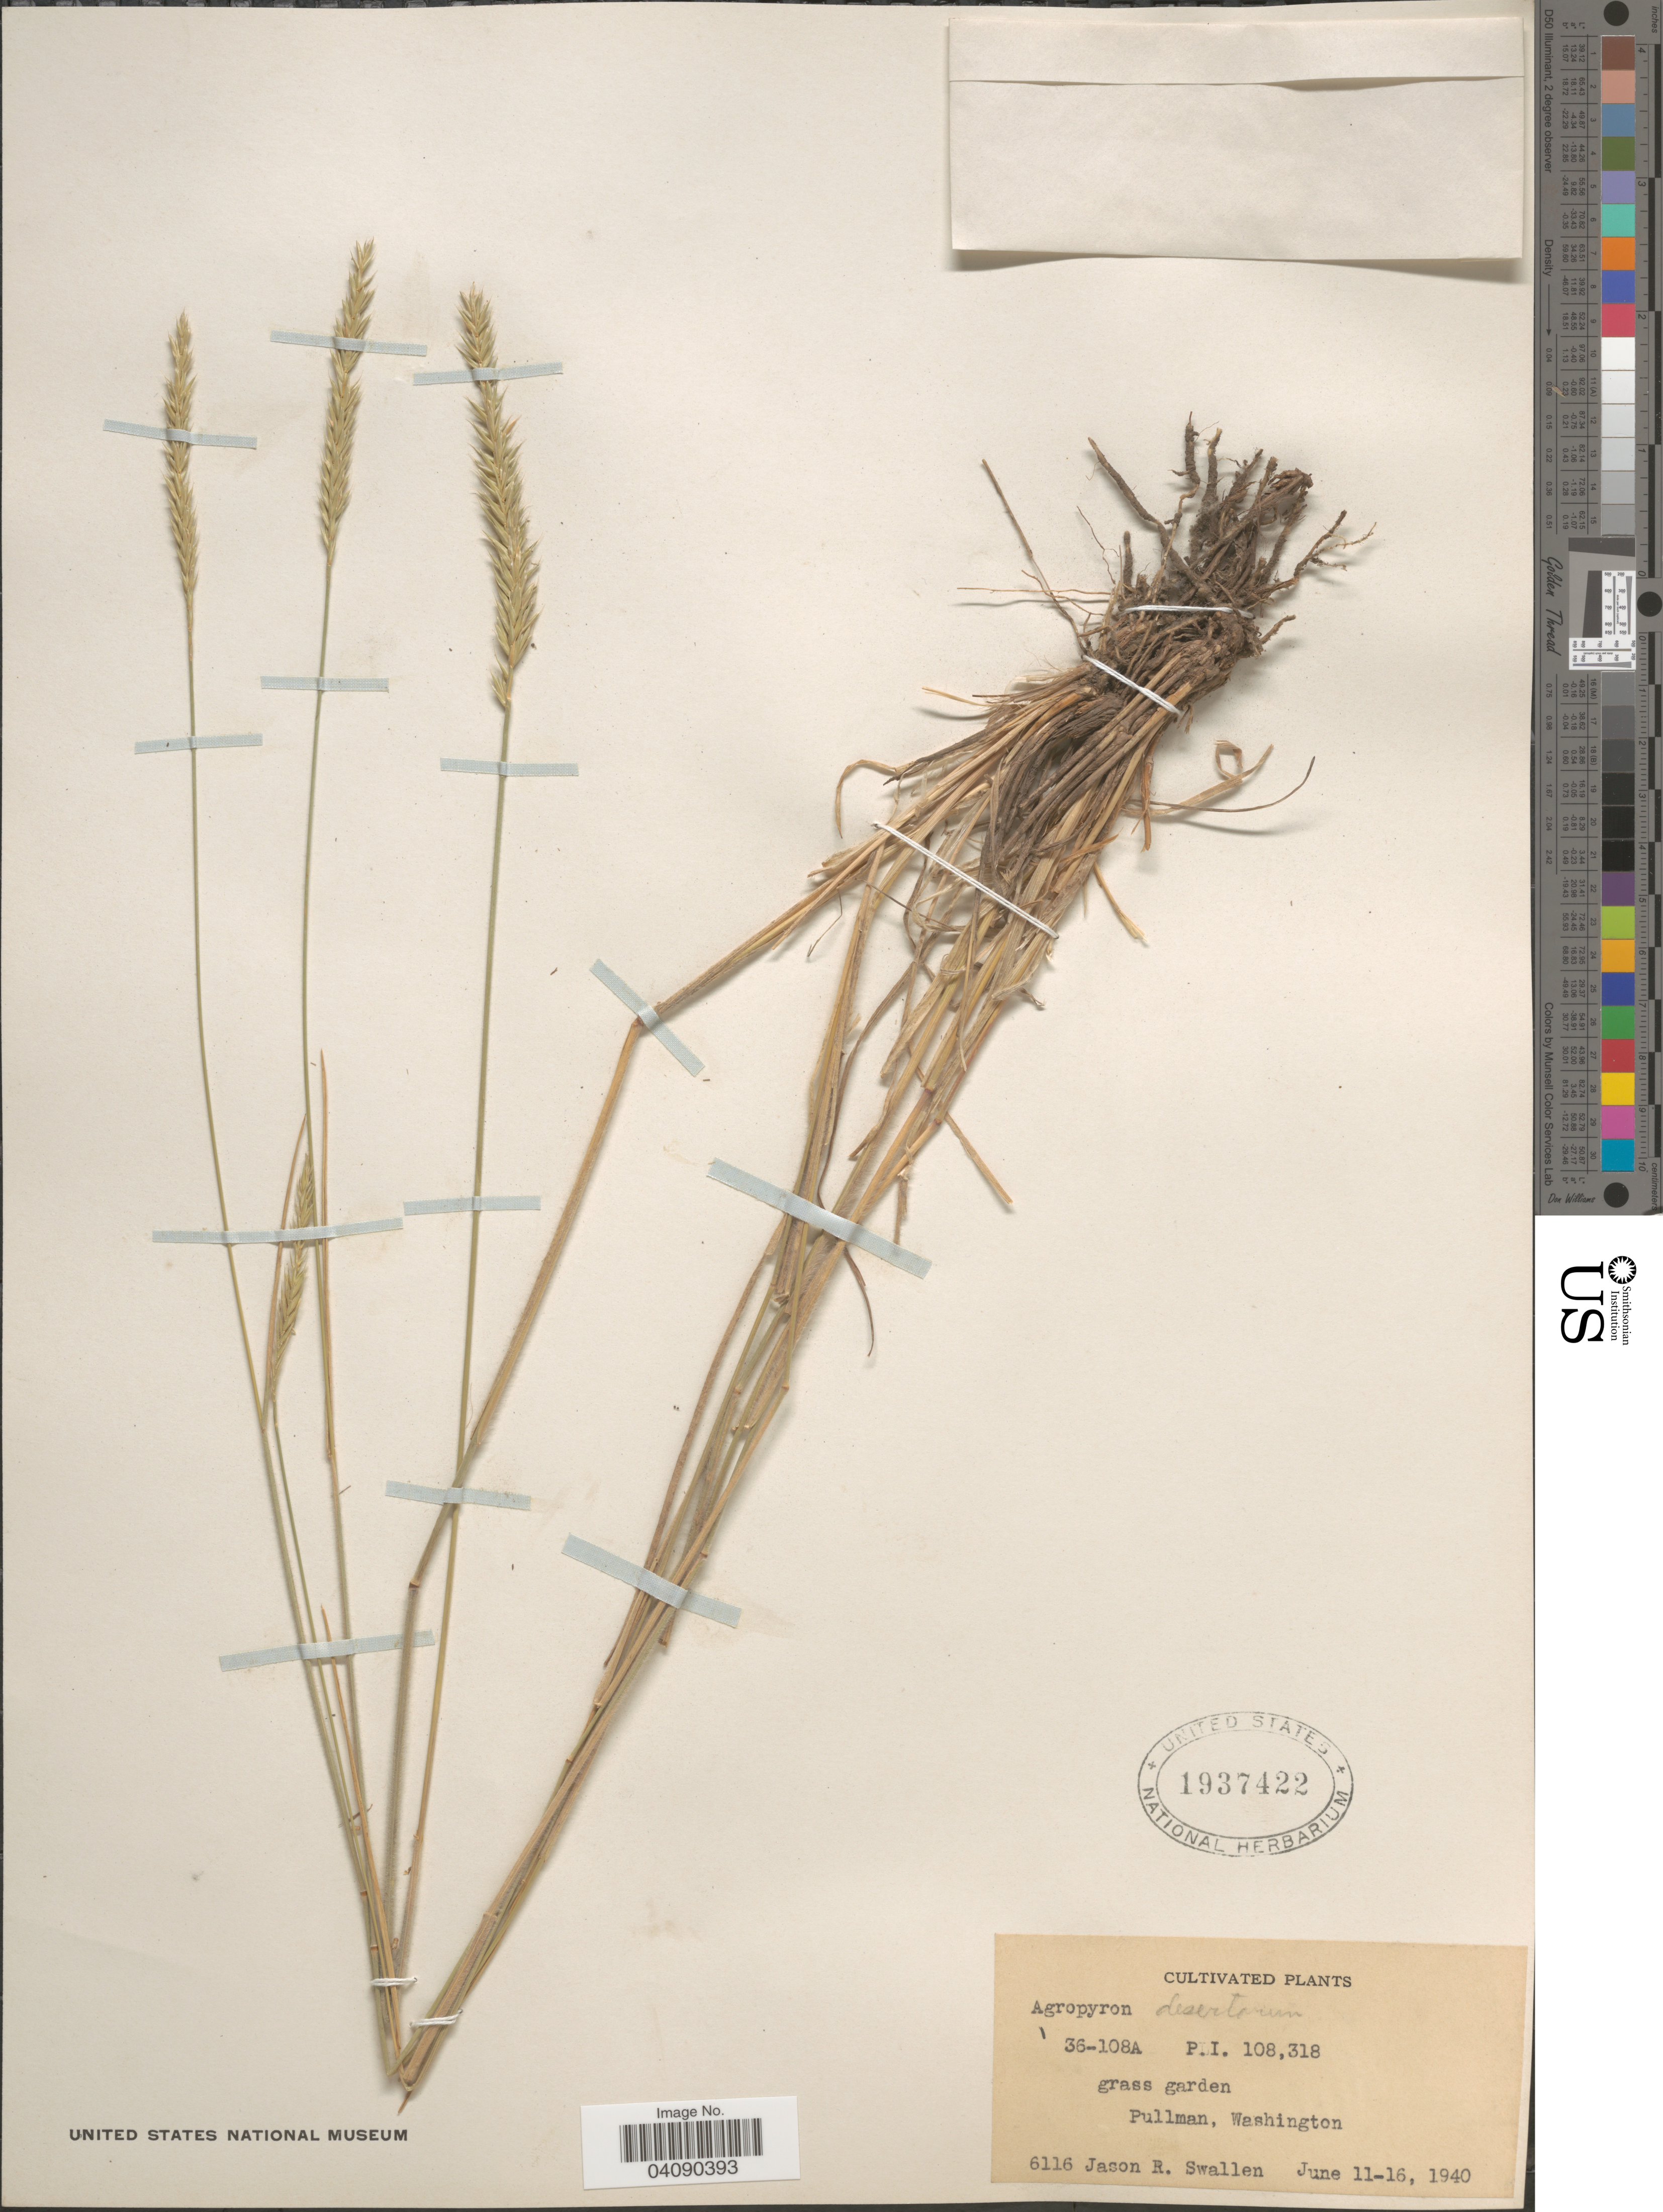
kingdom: Plantae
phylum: Tracheophyta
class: Liliopsida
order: Poales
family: Poaceae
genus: Agropyron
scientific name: Agropyron desertorum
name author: (Fisch. ex Link) Schult.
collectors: J. R. Swallen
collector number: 6116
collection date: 1940-06-11/1940-06-16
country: United States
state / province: Washington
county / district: Whitman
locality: Grass garden, Pullman.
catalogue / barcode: US 1937422